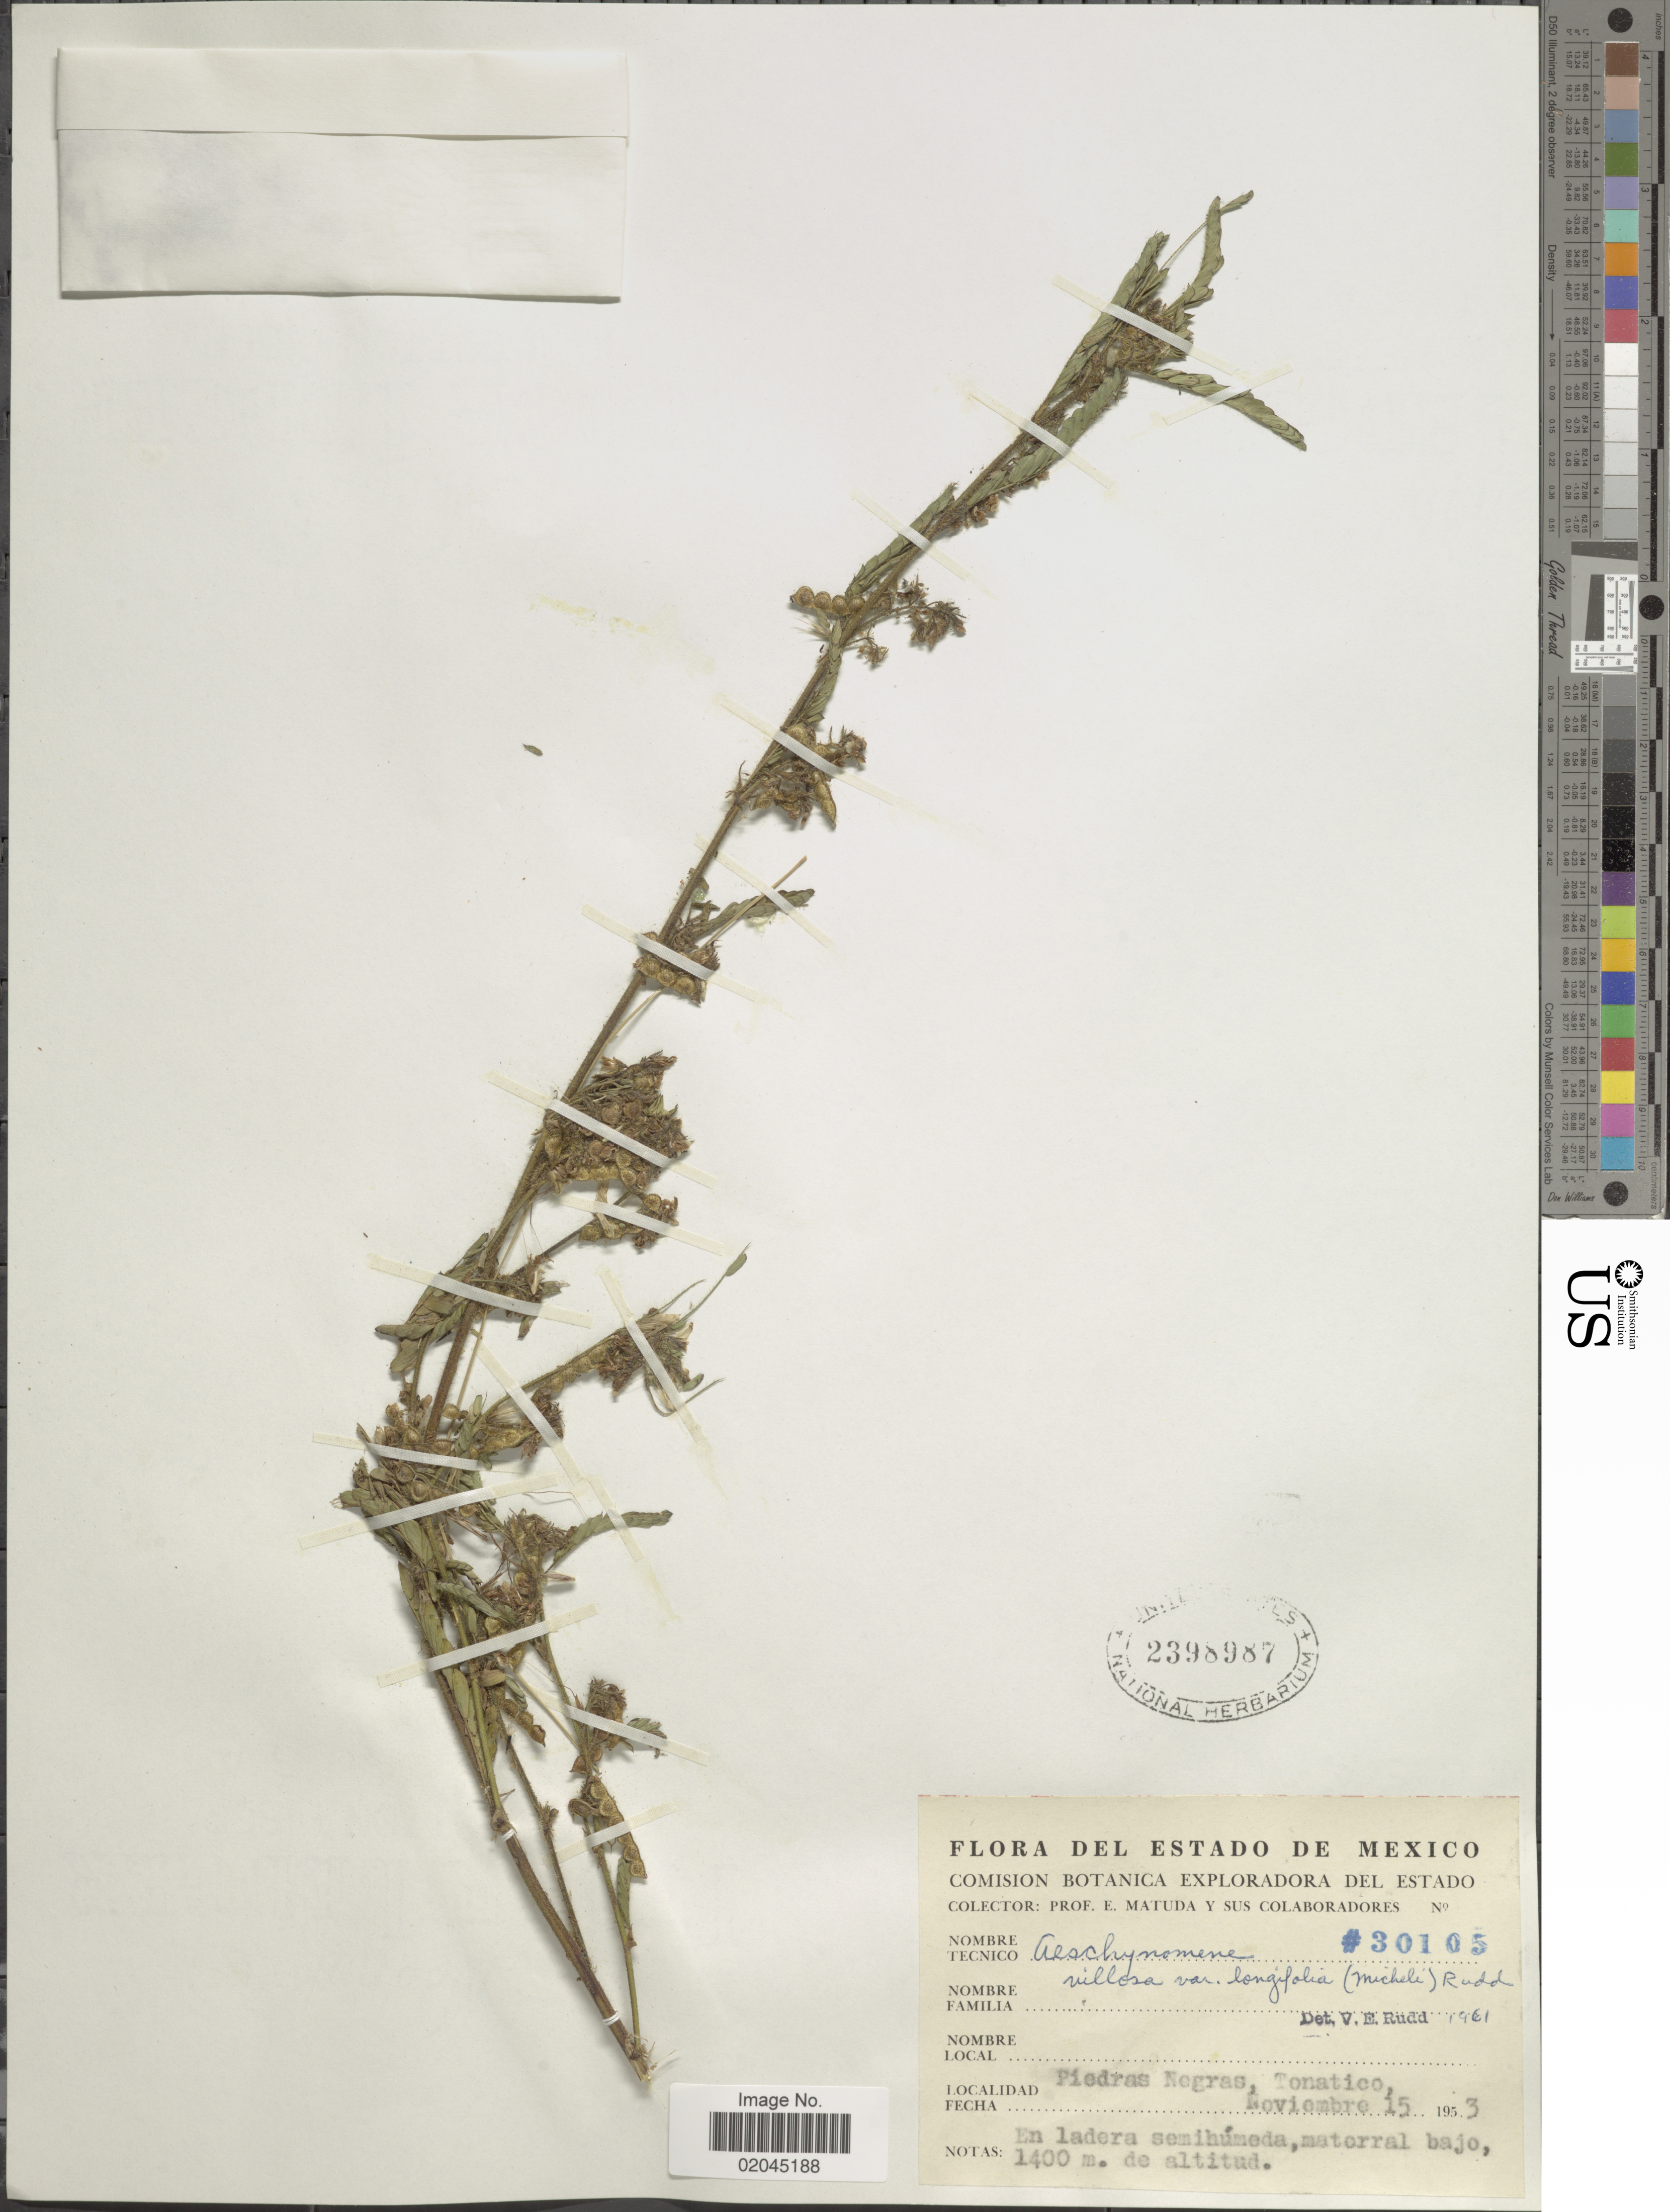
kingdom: Plantae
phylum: Tracheophyta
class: Magnoliopsida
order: Fabales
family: Fabaceae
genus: Aeschynomene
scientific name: Aeschynomene villosa var. longifolia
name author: (Micheli) Rudd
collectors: E. Matuda & Sus Colaboradores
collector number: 30105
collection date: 1953-11-15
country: Mexico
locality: Piedras Negras, Tonatico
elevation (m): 1400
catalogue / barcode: US 2398987